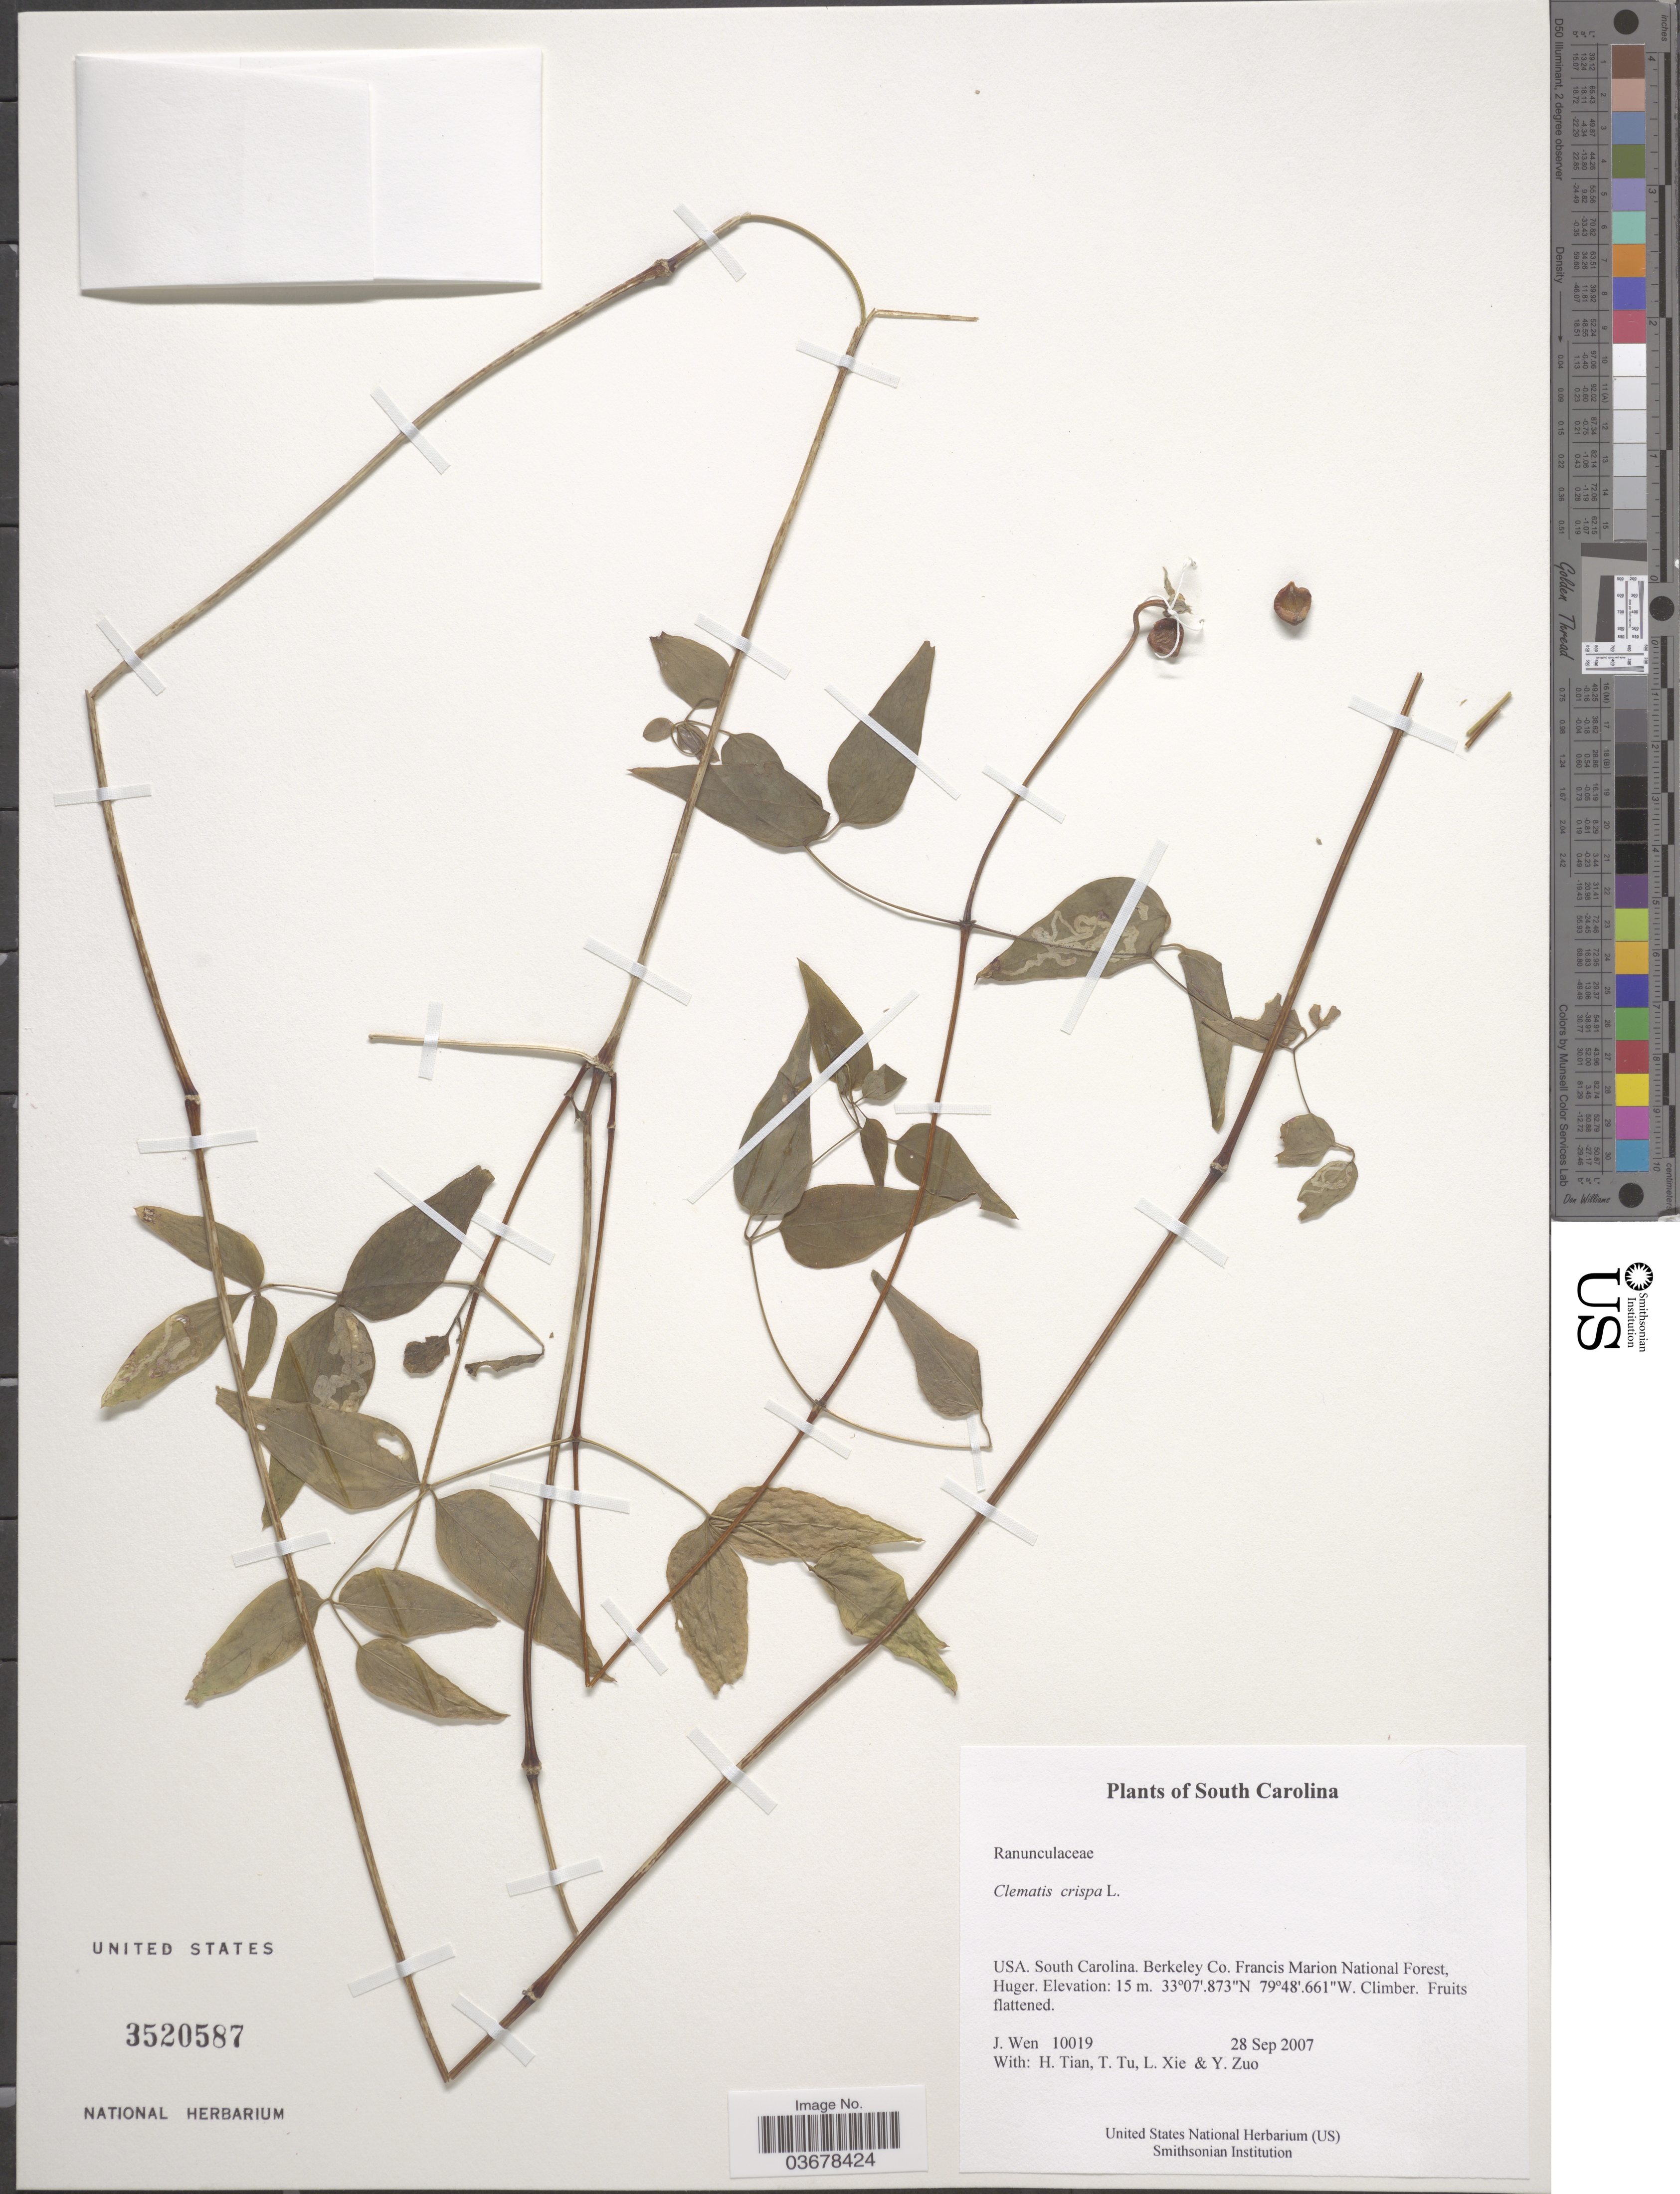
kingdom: Plantae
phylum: Tracheophyta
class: Magnoliopsida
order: Ranunculales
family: Ranunculaceae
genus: Clematis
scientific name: Clematis viorna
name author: L.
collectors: J. Wen, H. Tian, T. Tu, L. Xie & Y. Zuo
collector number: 10019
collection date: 2007-09-28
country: United States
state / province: South Carolina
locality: Berkeley Co. Francis Marion National Forest, Huger.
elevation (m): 15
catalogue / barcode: US 3520587